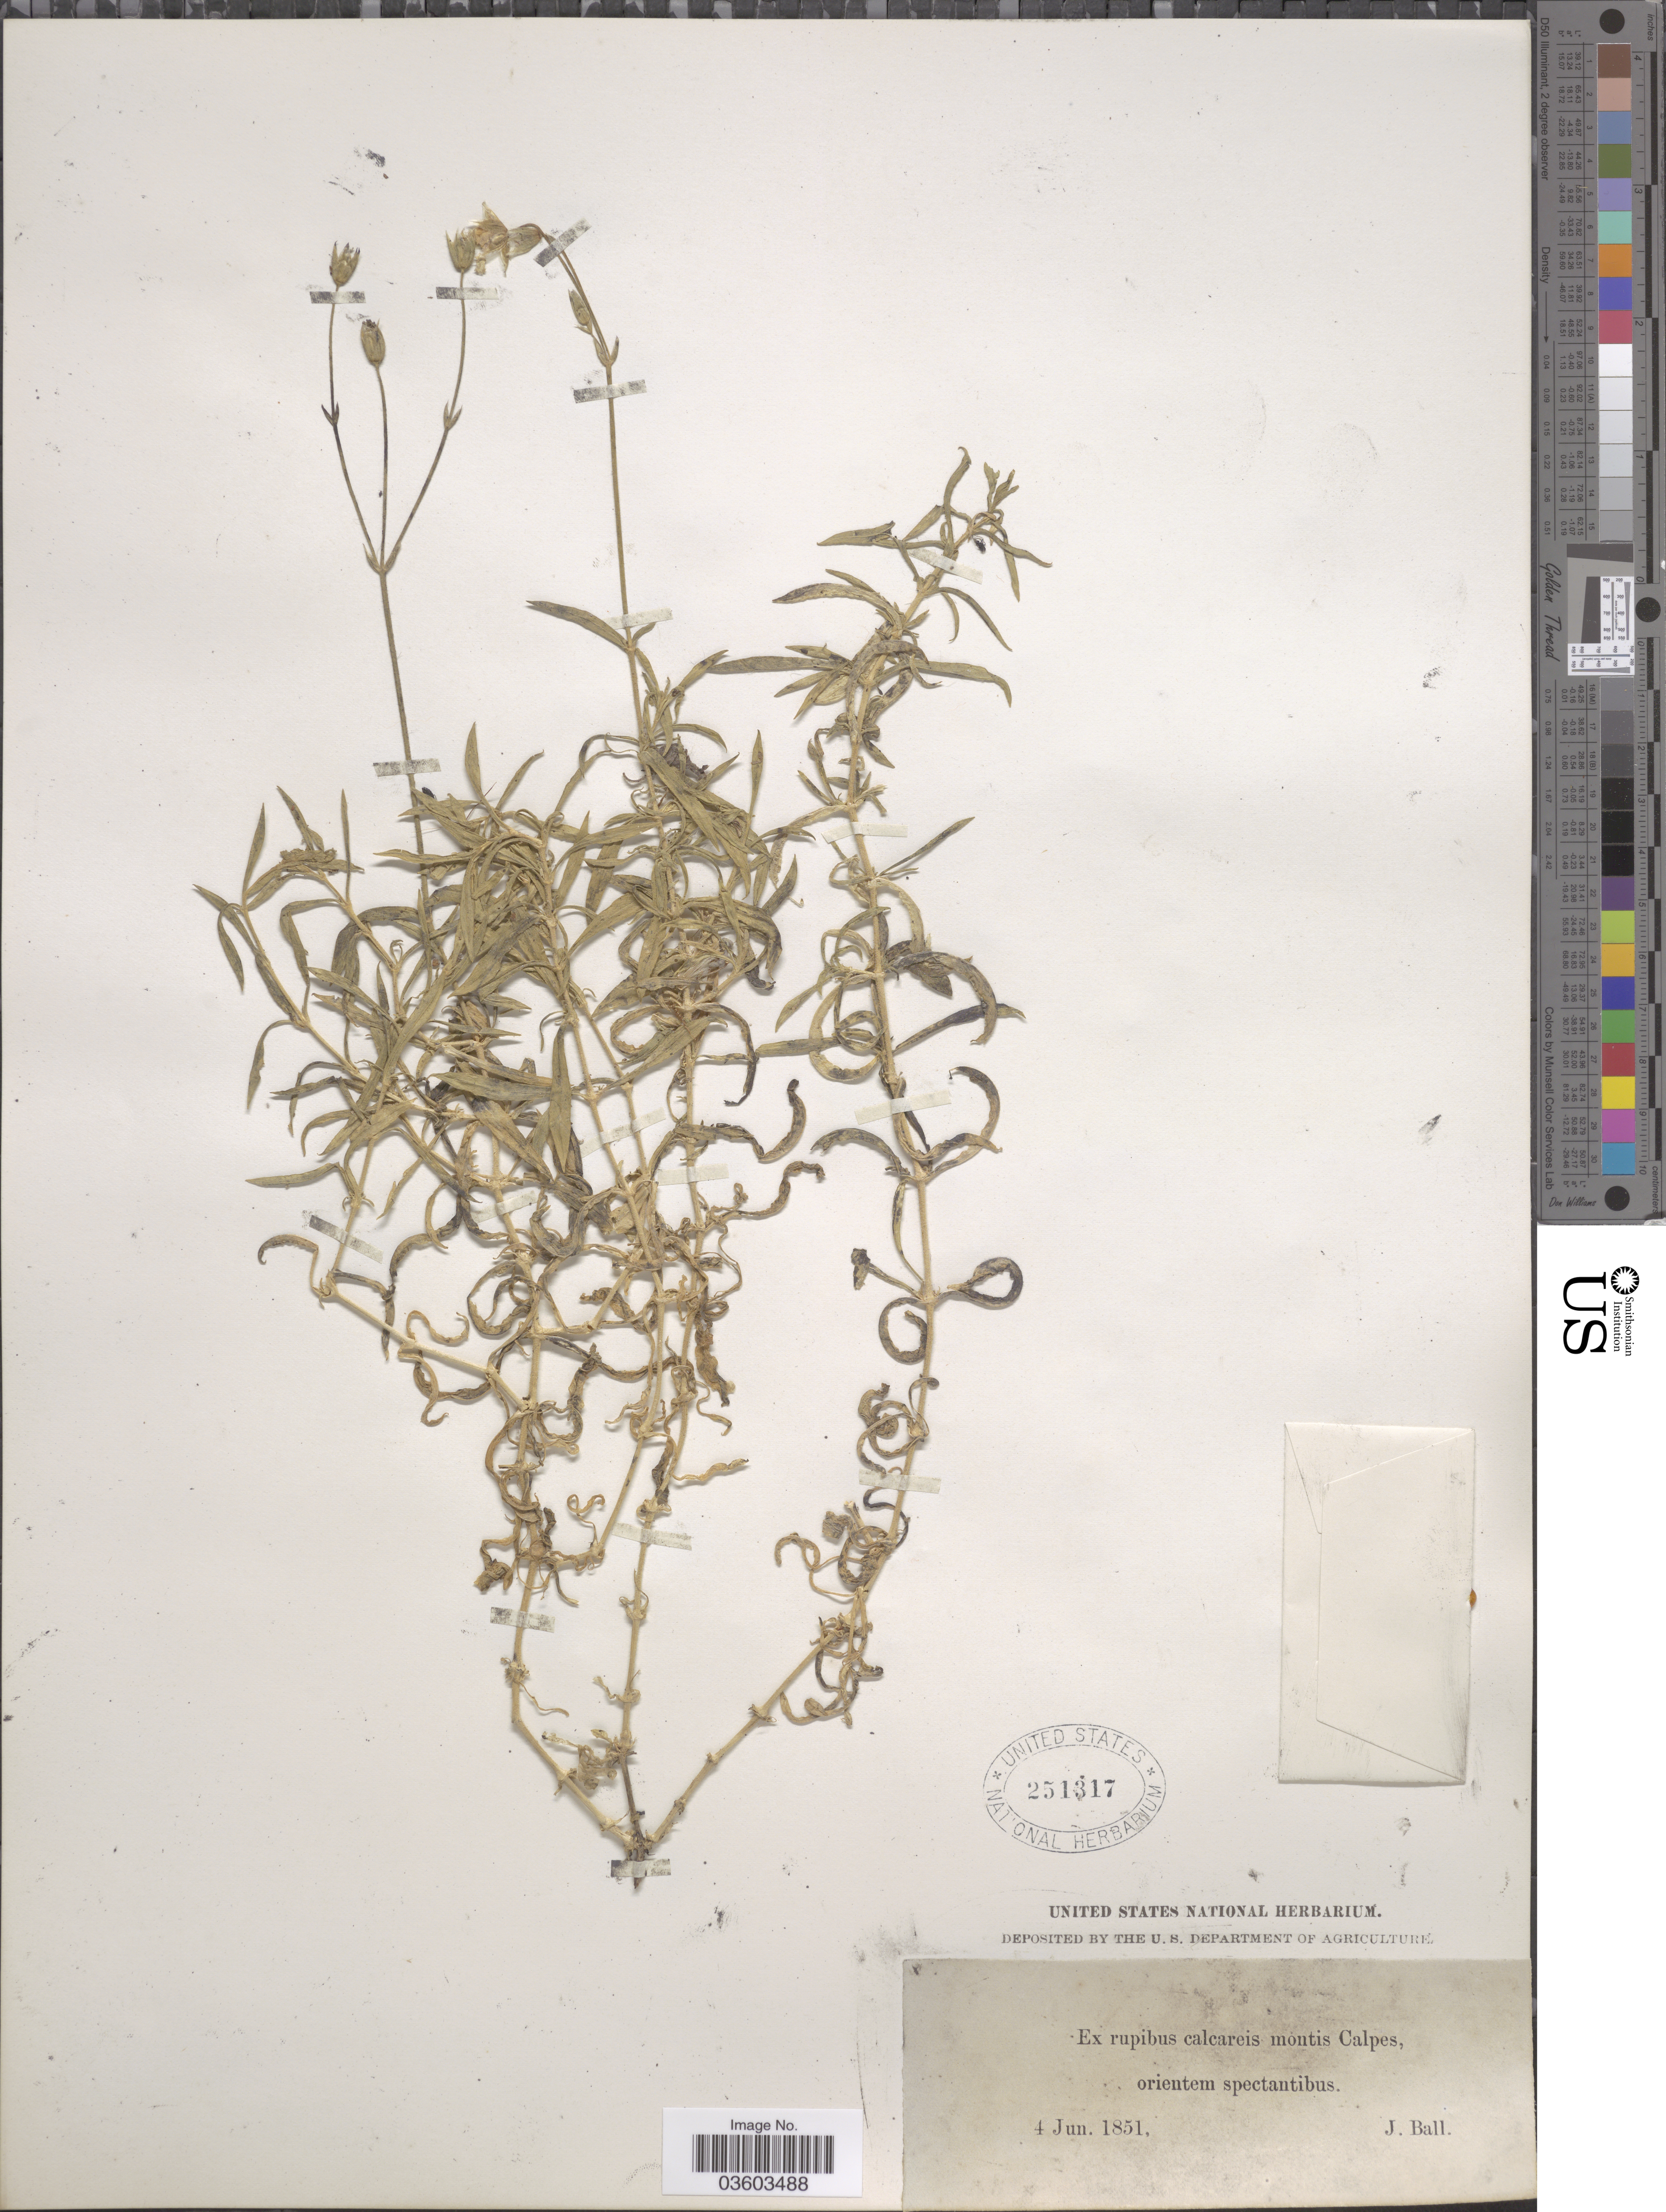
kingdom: Plantae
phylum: Tracheophyta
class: Magnoliopsida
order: Caryophyllales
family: Caryophyllaceae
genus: Cerastium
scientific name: Cerastium sp.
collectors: J. Ball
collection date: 1851-06-04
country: Gibraltar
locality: Ex rupibus calcareis montis Calpes, orientem spectantibus.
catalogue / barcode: US 251317